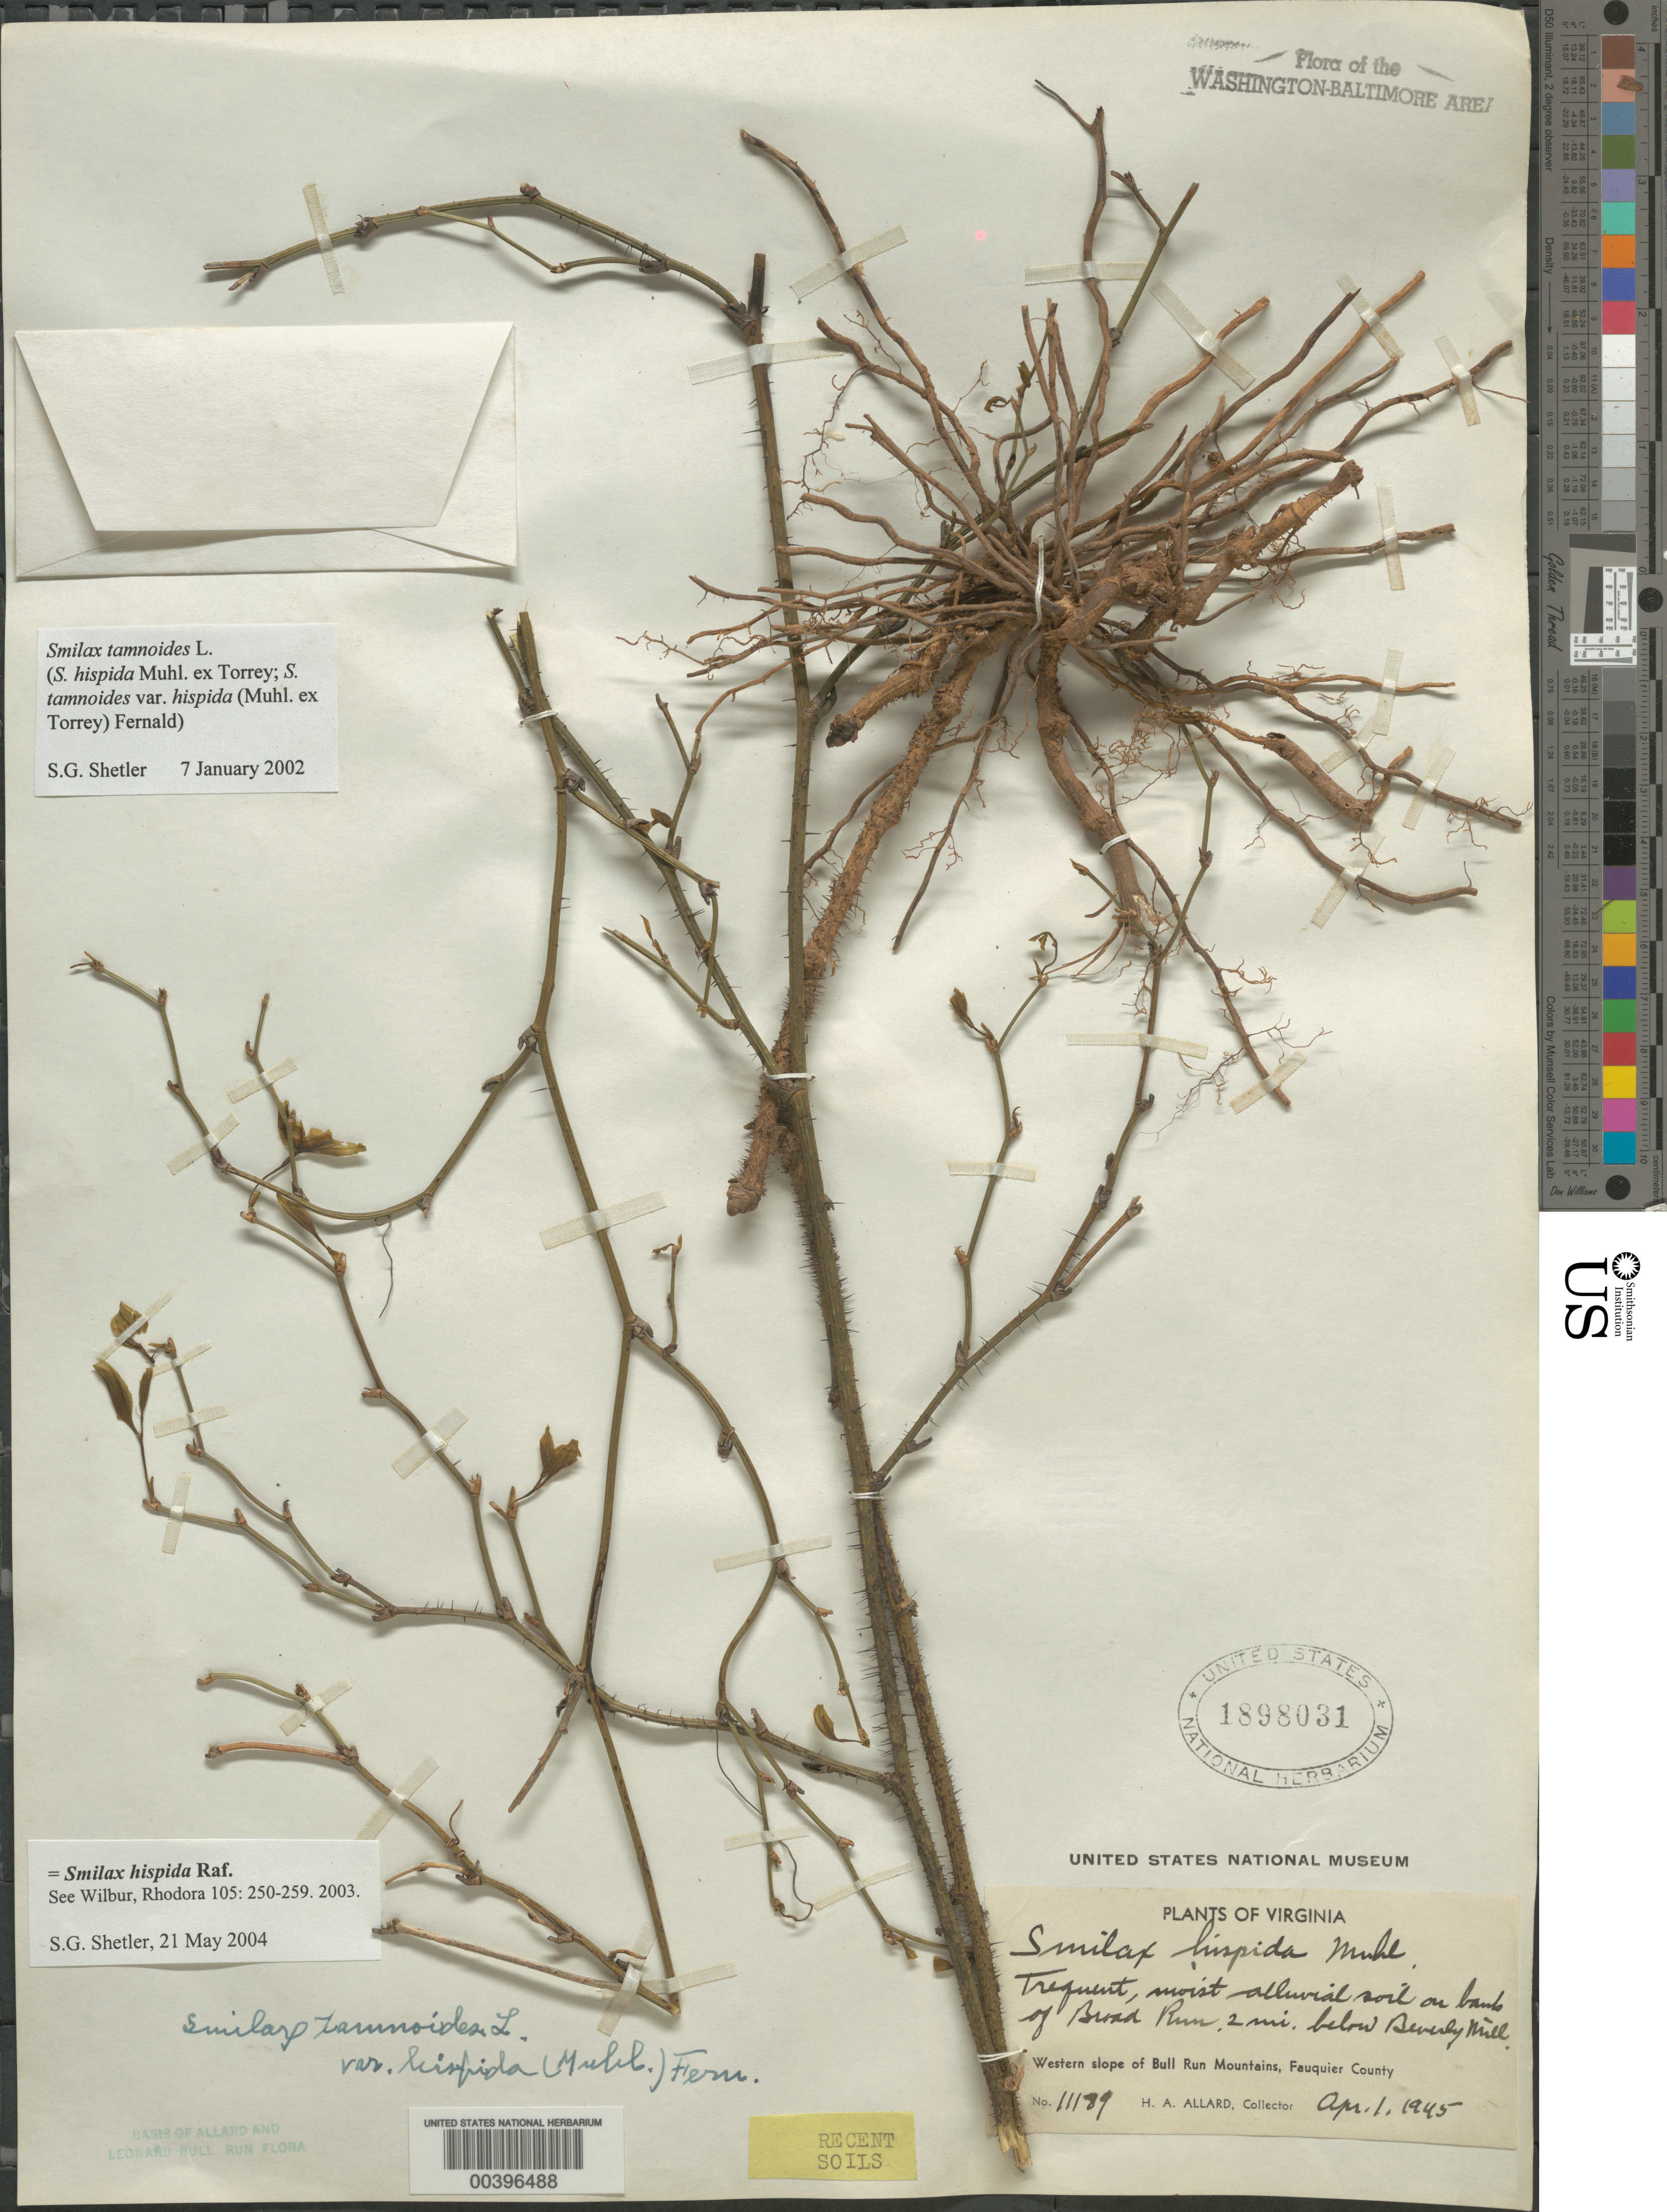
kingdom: Plantae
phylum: Tracheophyta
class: Liliopsida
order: Liliales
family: Smilacaceae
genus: Smilax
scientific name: Smilax hispida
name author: Raf.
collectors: H. A. Allard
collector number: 11189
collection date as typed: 01 Apr 1945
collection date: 1945-04-01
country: United States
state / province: Virginia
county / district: Fauquier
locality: Broad Run below Beverly Mill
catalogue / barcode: US 1898031